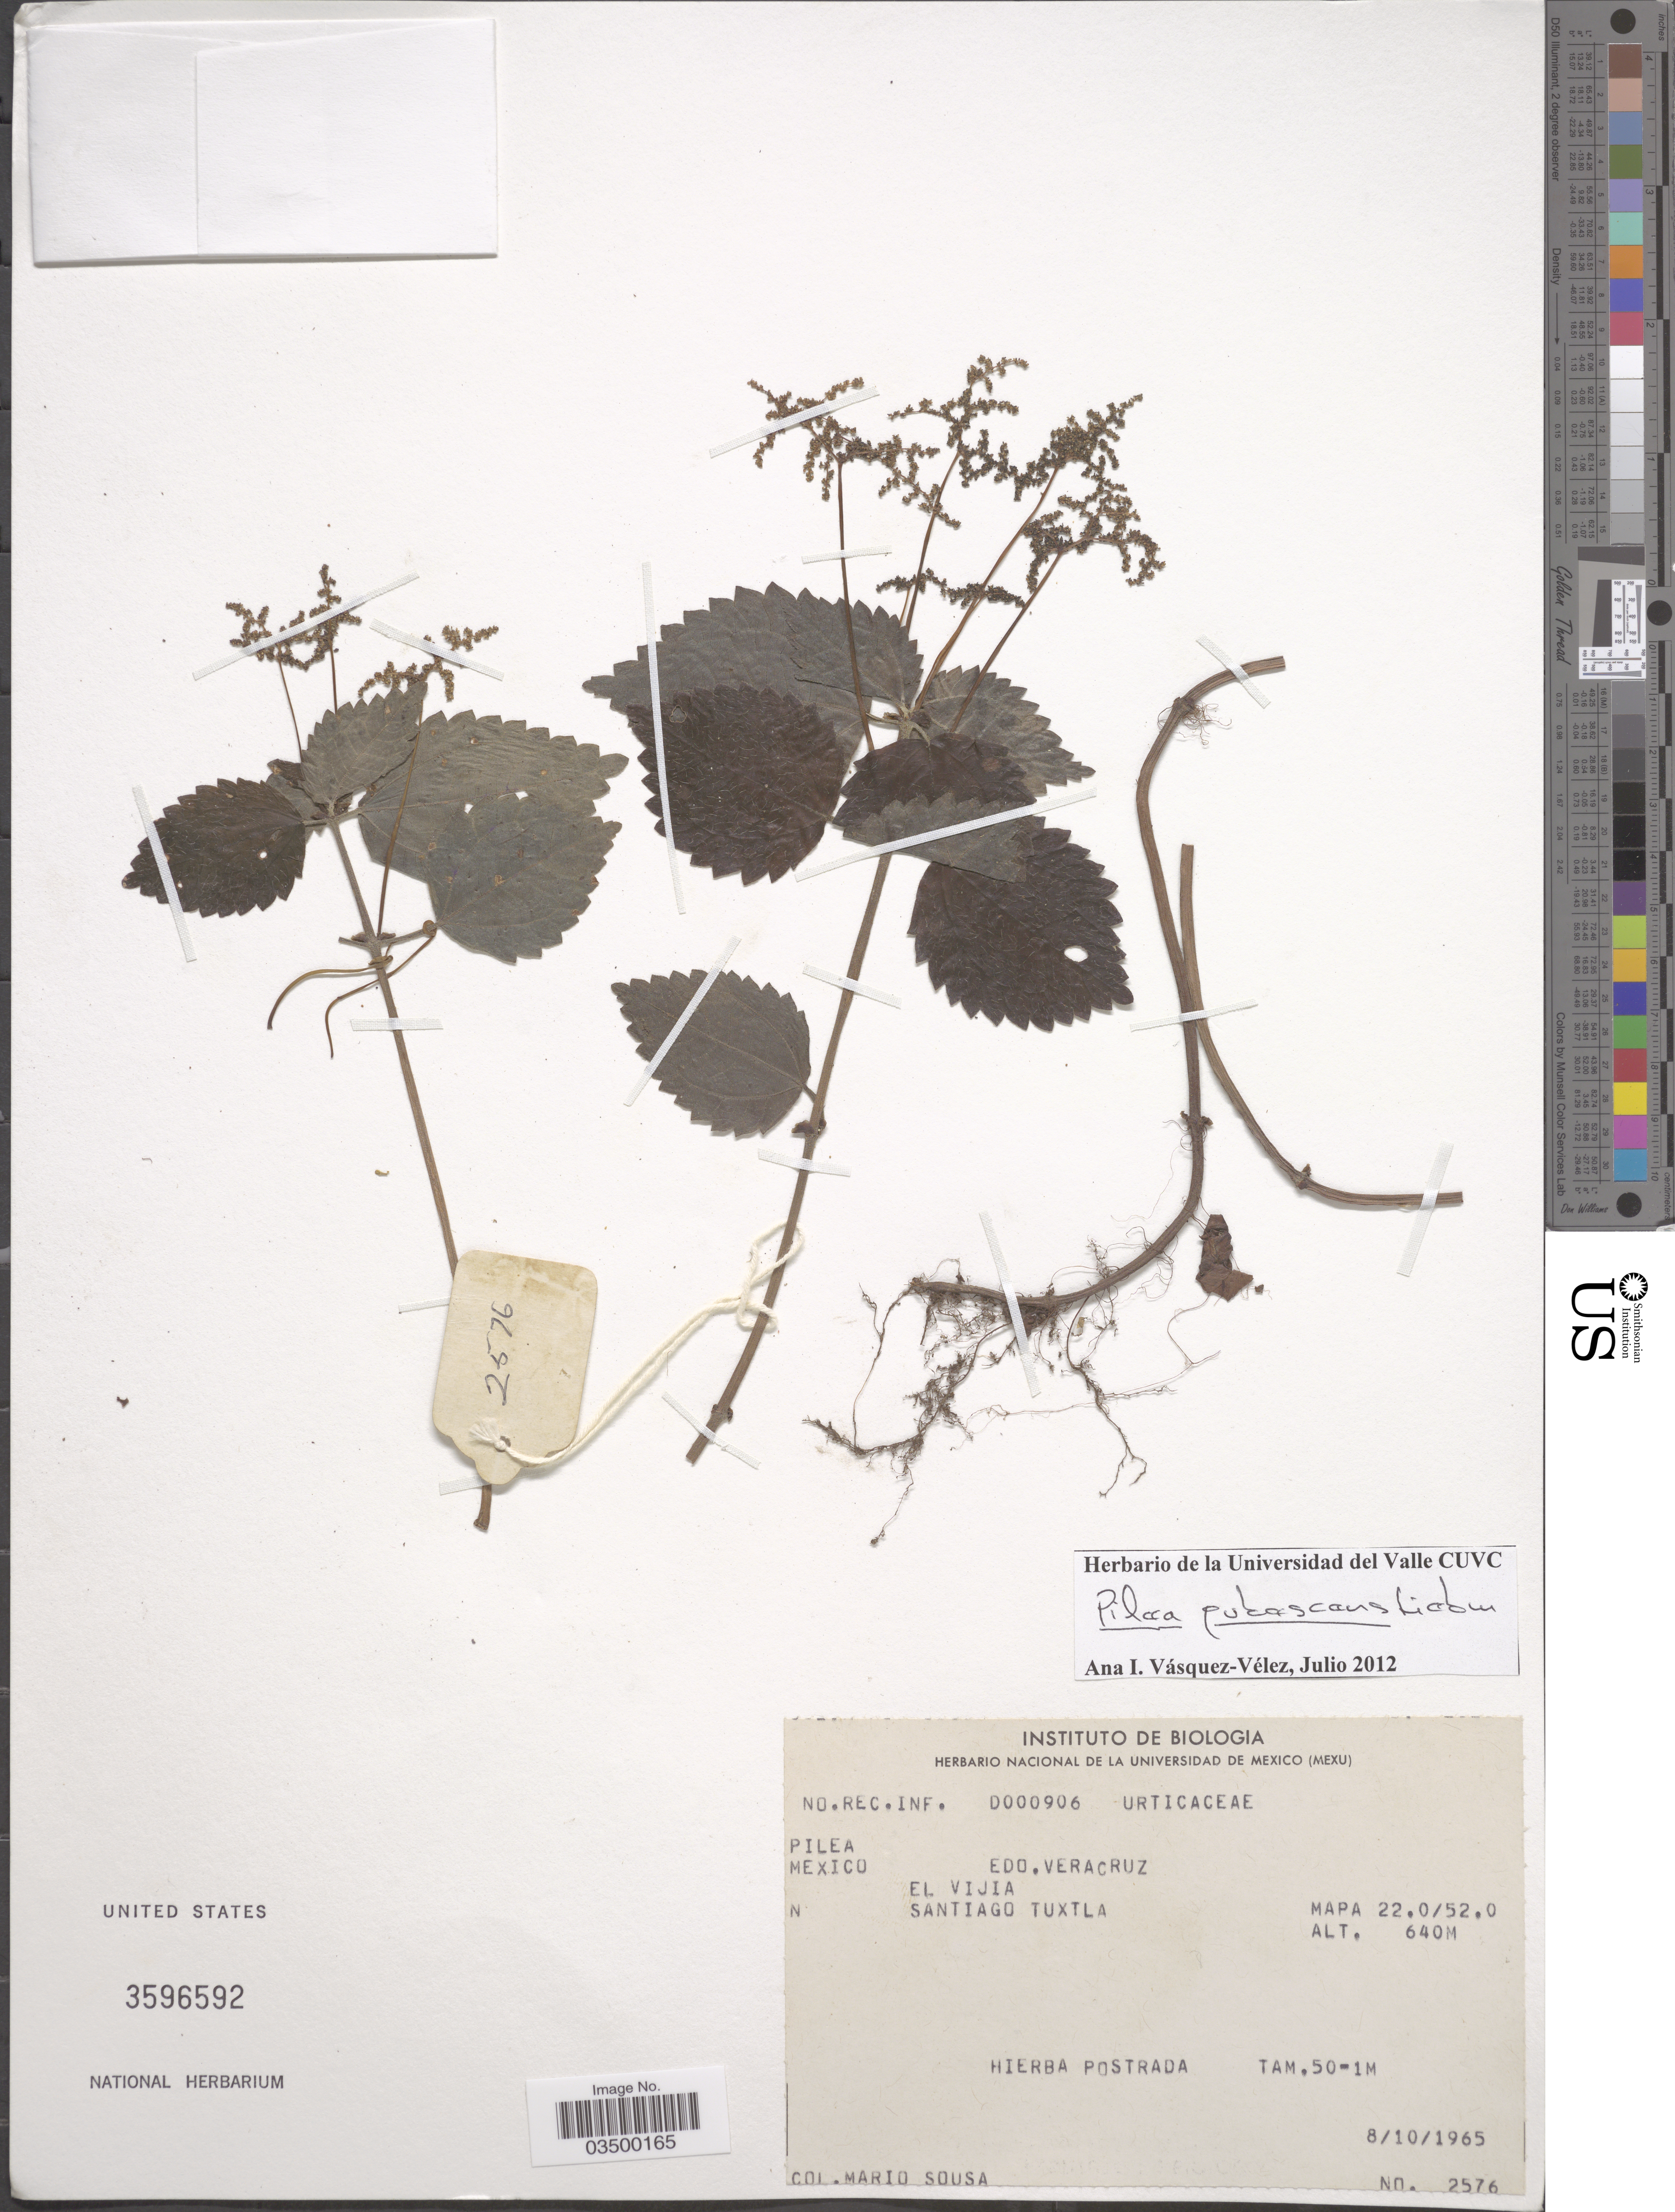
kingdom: Plantae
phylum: Tracheophyta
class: Magnoliopsida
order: Rosales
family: Urticaceae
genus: Pilea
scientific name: Pilea pubescens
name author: Liebm.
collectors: M. Sousa S.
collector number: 2576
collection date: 1965-10-08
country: Mexico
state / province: Veracruz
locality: Edo.Veracruz. El Vija. Santiago Tuxtla. MAPA 22.0/52.0.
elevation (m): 640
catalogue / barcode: US 3596592